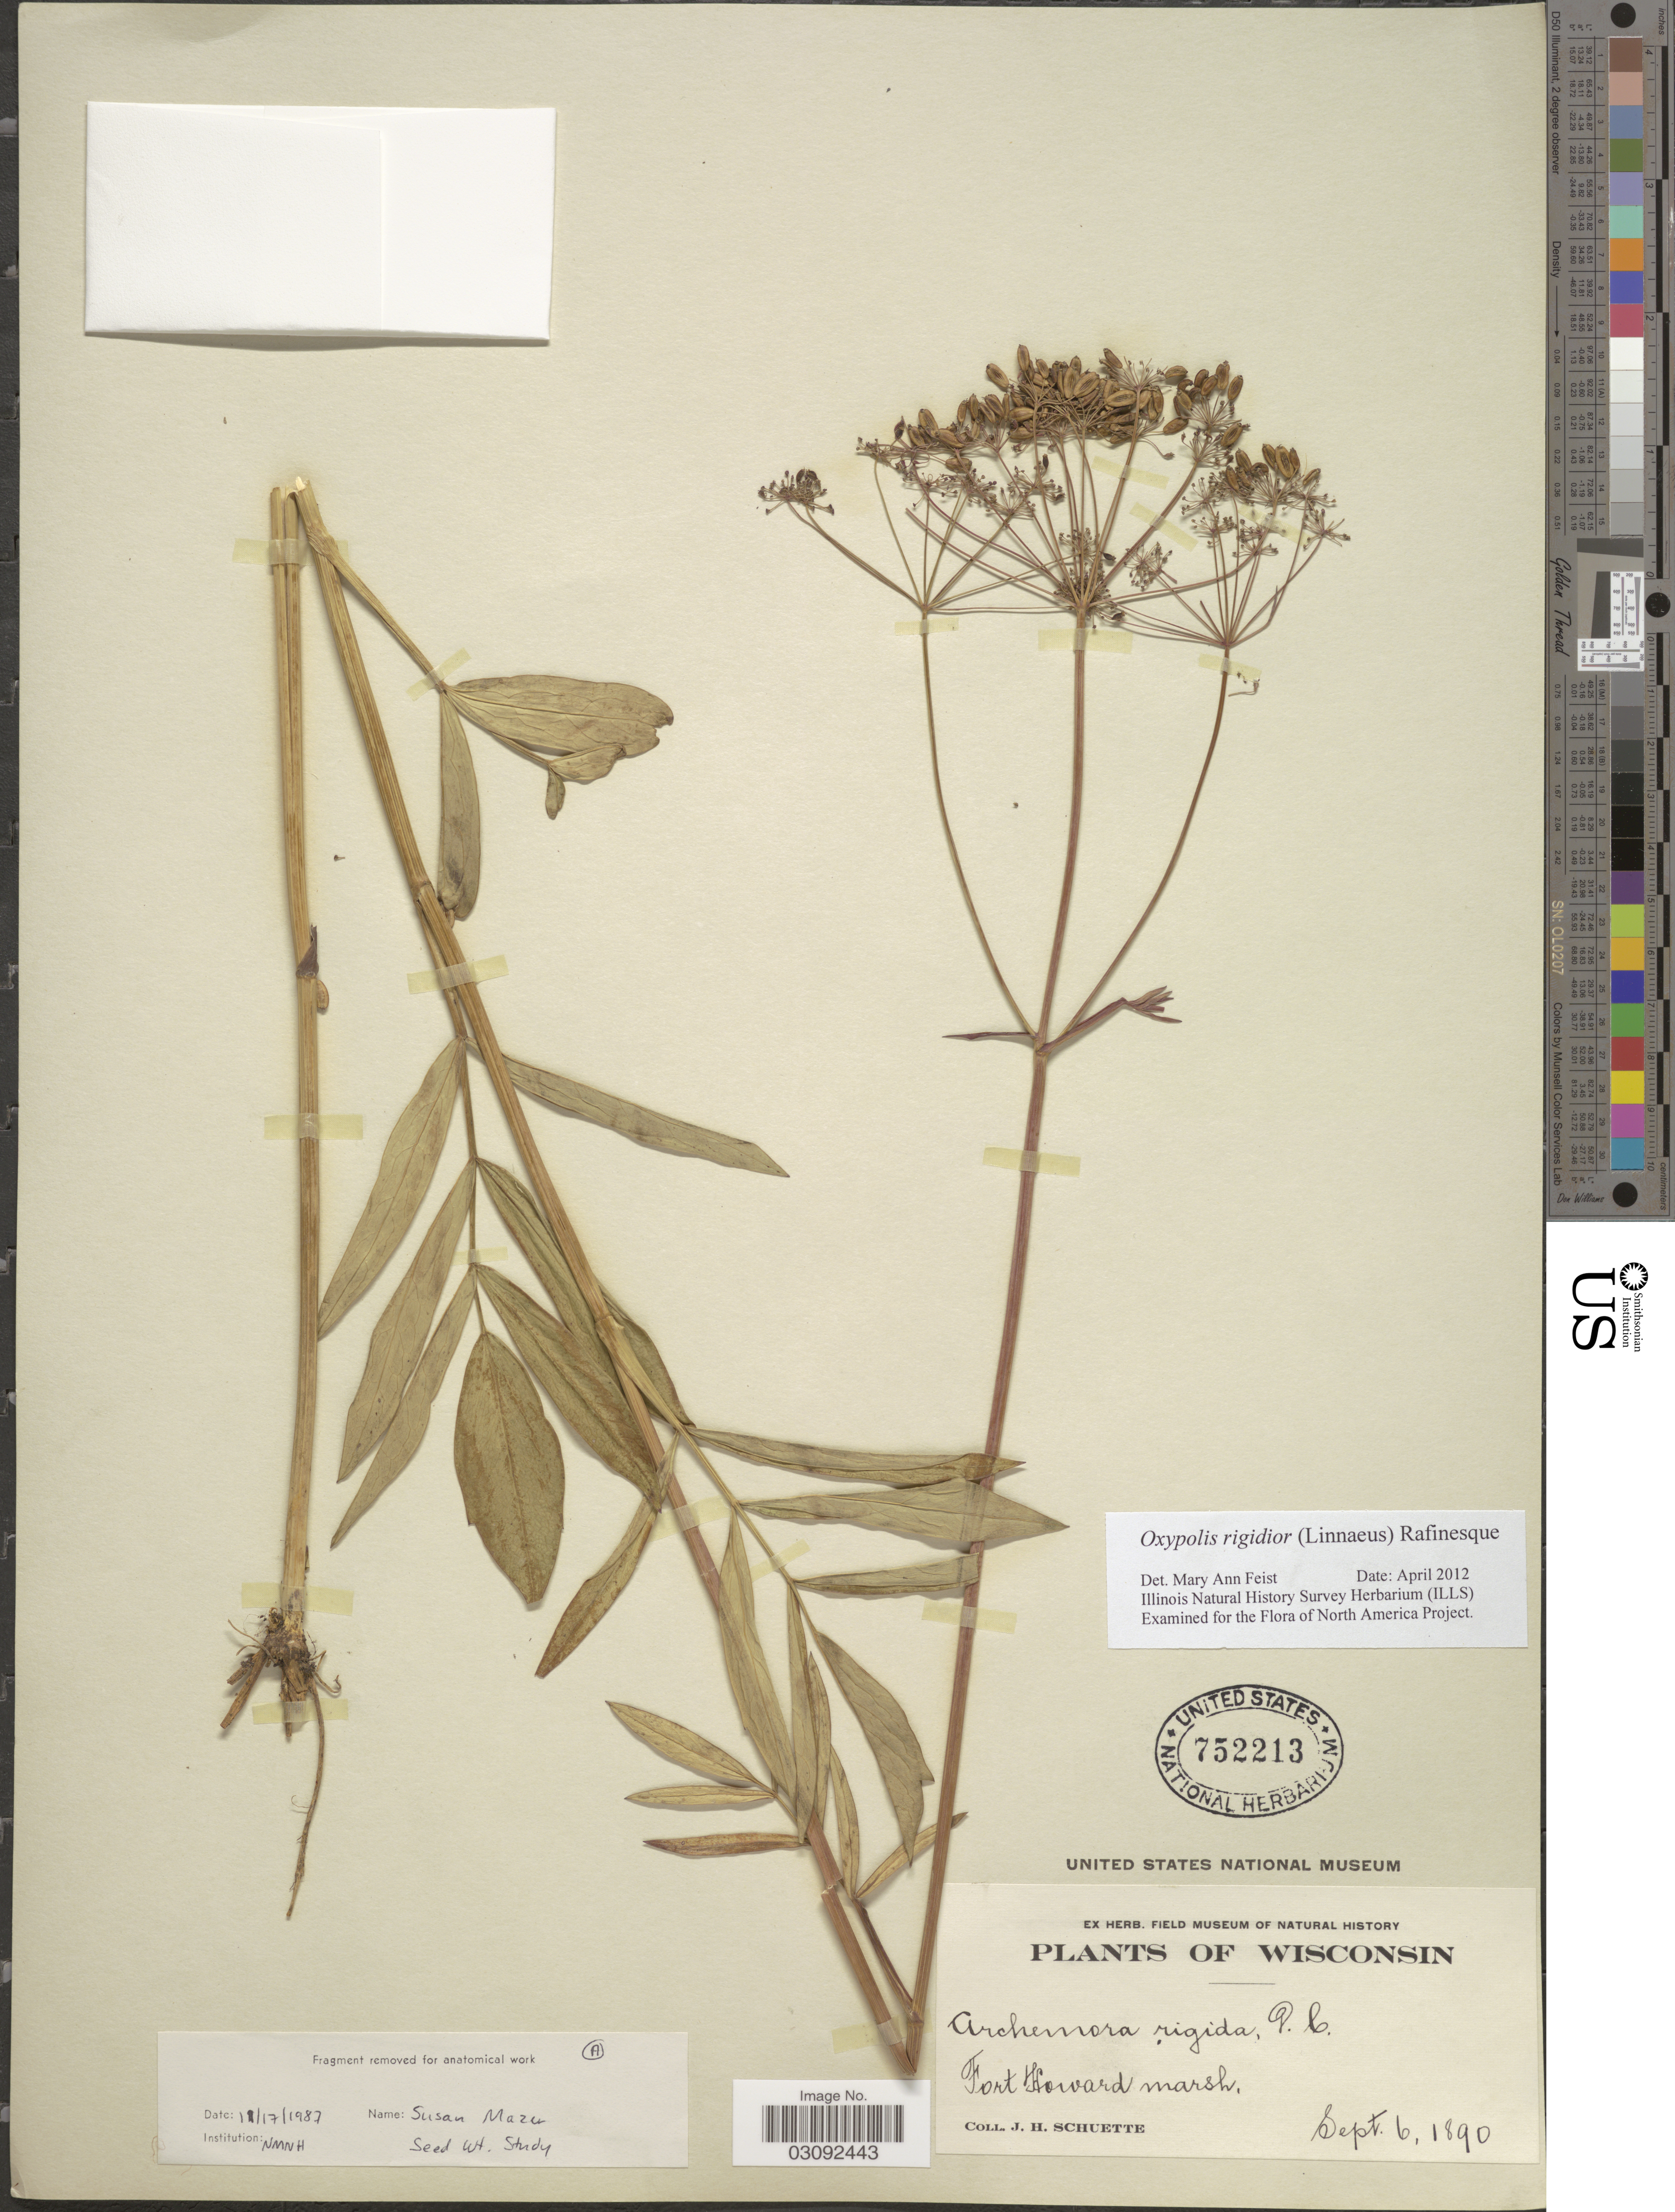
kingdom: Plantae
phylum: Tracheophyta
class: Magnoliopsida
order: Apiales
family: Apiaceae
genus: Oxypolis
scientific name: Oxypolis rigidior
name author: (L.) Raf.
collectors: J. H. Schuette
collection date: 1890-09-06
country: United States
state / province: Wisconsin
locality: Fort Howard marsh.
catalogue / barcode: US 752213